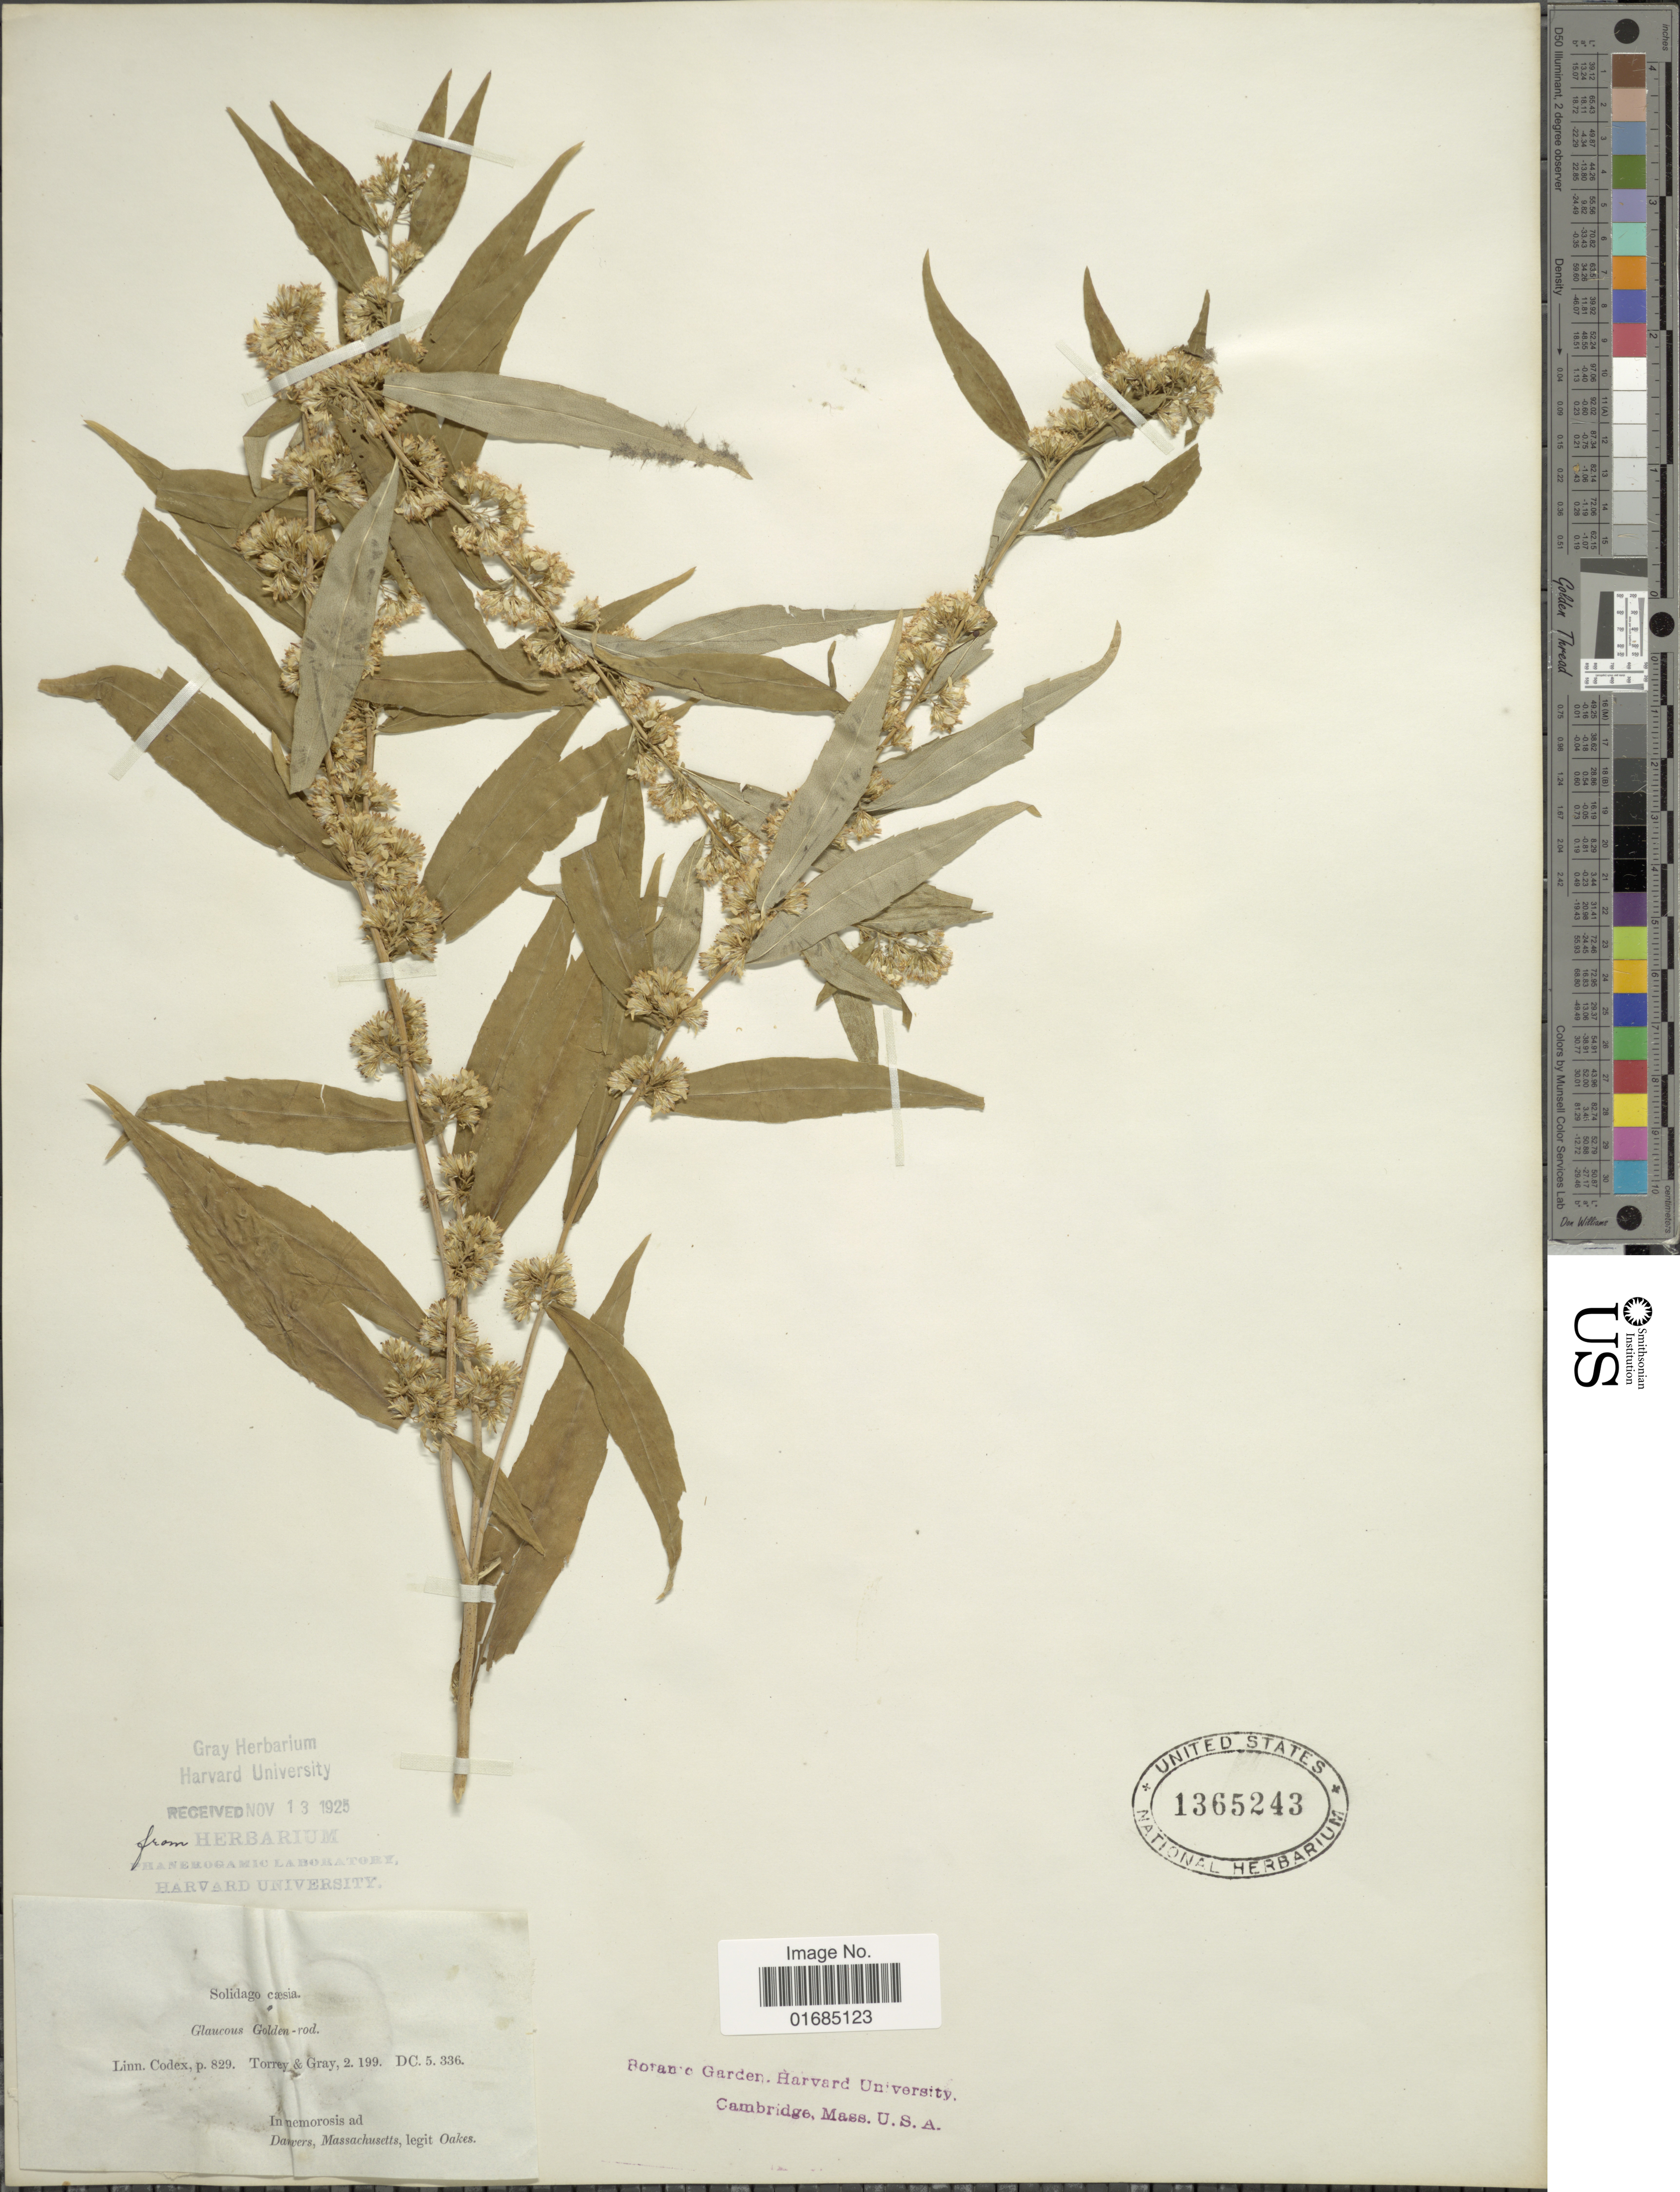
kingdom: Plantae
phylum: Tracheophyta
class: Magnoliopsida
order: Asterales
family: Asteraceae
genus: Solidago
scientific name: Solidago caesia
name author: L.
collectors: -. Oakes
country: United States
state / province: Massachusetts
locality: In nemorosis ad Davers, Massachusetts.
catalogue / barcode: US 1365243